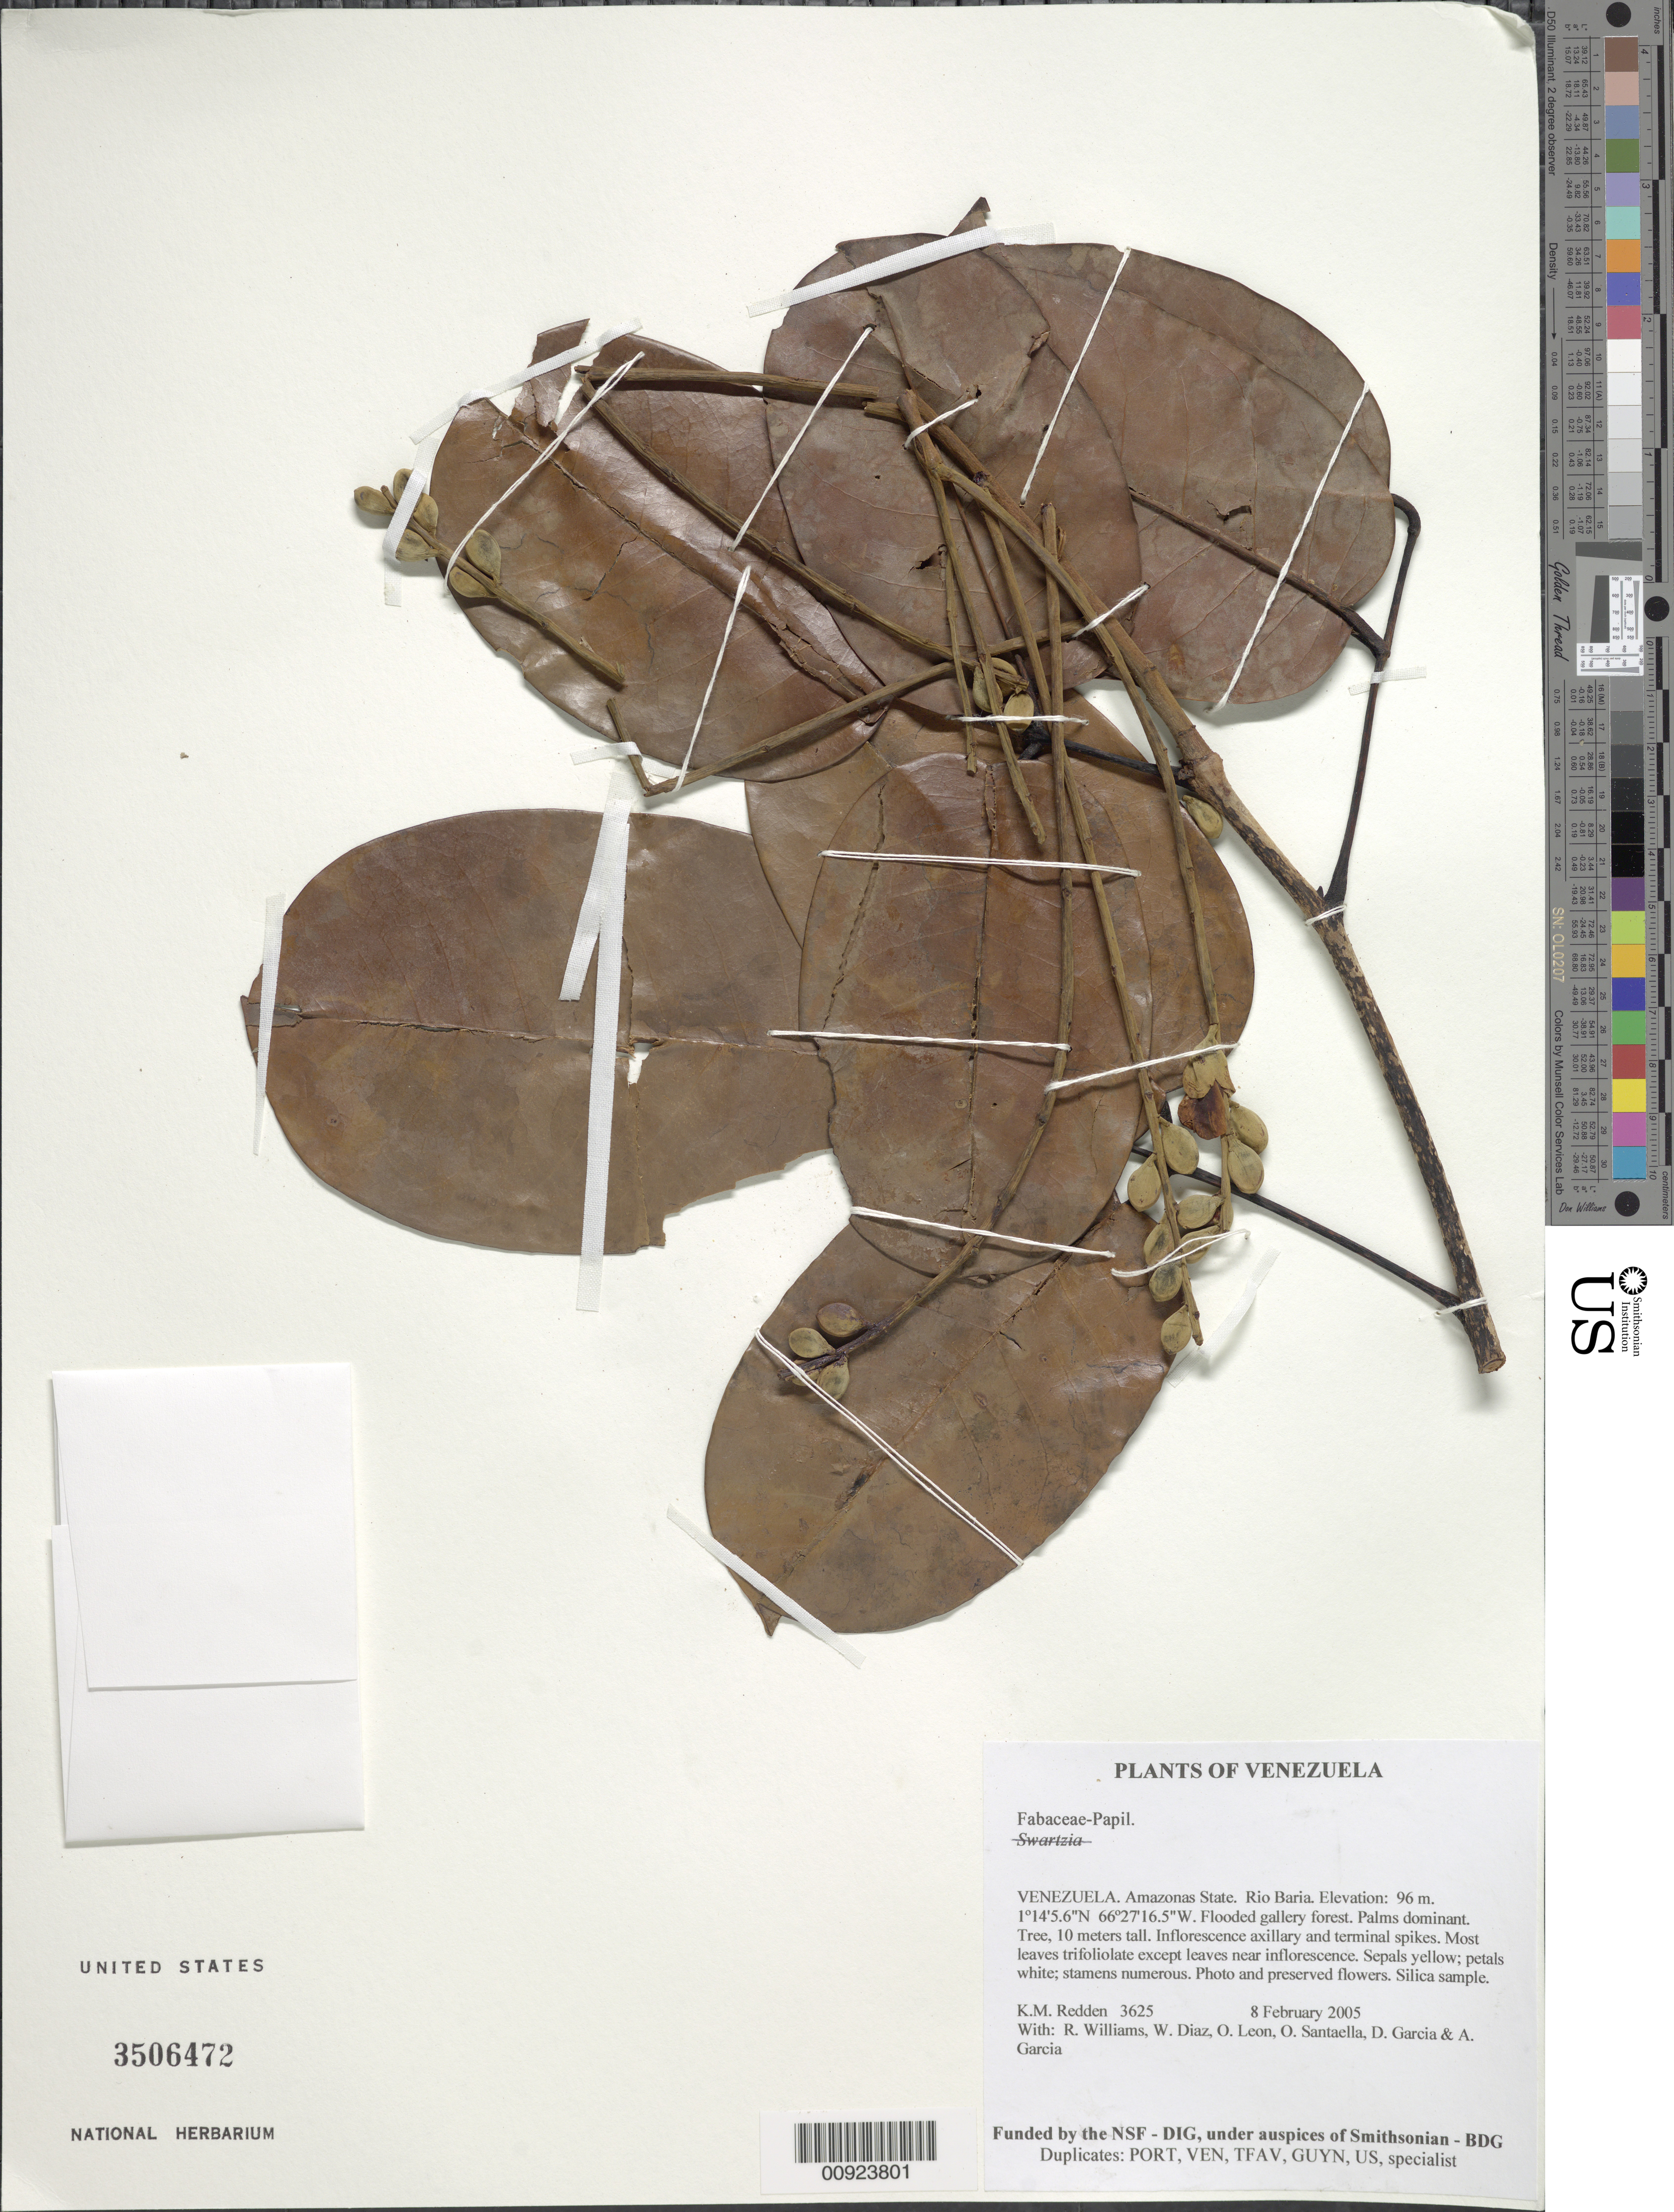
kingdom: Plantae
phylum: Tracheophyta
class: Magnoliopsida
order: Fabales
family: Fabaceae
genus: Aldina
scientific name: Aldina paulberryi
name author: Aymard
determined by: Mansano, V. F.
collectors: K. M. Redden, R. Williams, W. Díaz P., O. León, O. Santaella, D. Garcia & A. Garcia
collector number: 3625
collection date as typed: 8 February 2005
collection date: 2005-02-08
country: Venezuela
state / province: Amazonas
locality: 20 - Rio Baria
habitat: Flooded gallery forest. Palms dominant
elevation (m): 96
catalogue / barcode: US 3506472